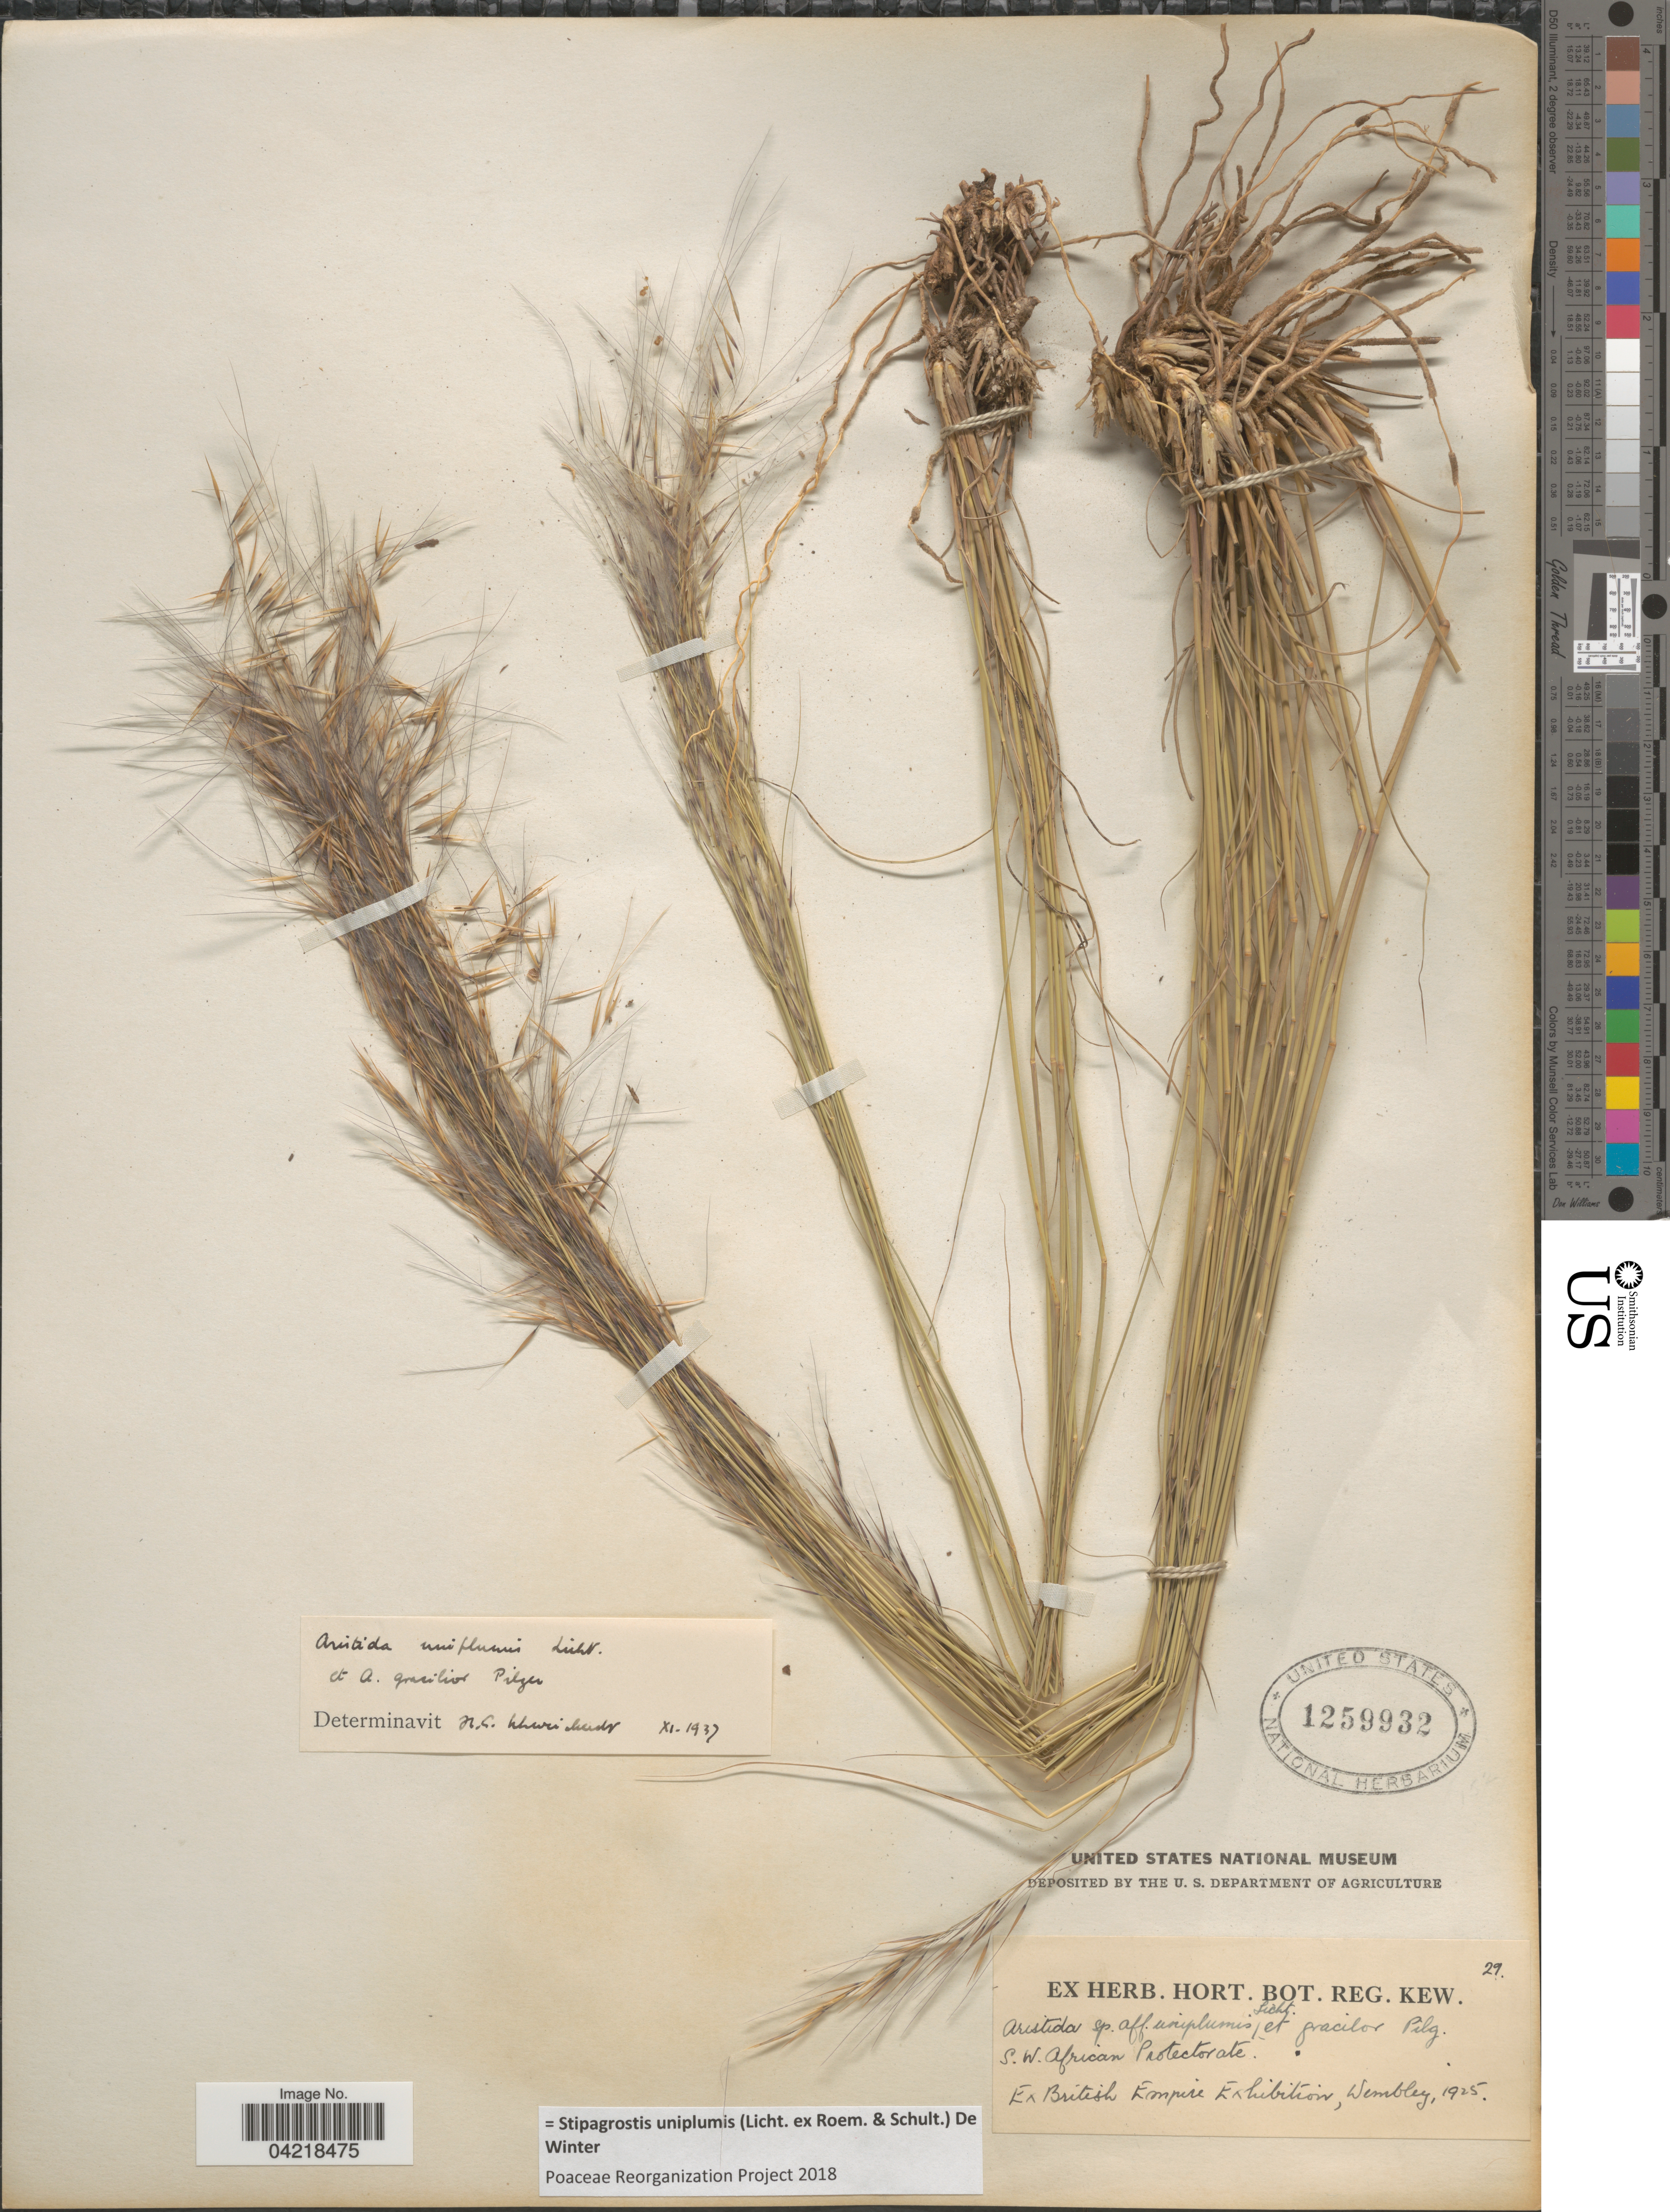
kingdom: Plantae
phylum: Tracheophyta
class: Liliopsida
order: Poales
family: Poaceae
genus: Stipagrostis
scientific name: Stipagrostis uniplumis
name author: (Licht.) De Winter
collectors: ex British Empire Exhibition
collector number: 29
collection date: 1925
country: Namibia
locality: S.W. African Protectorate.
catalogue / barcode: US 1259932